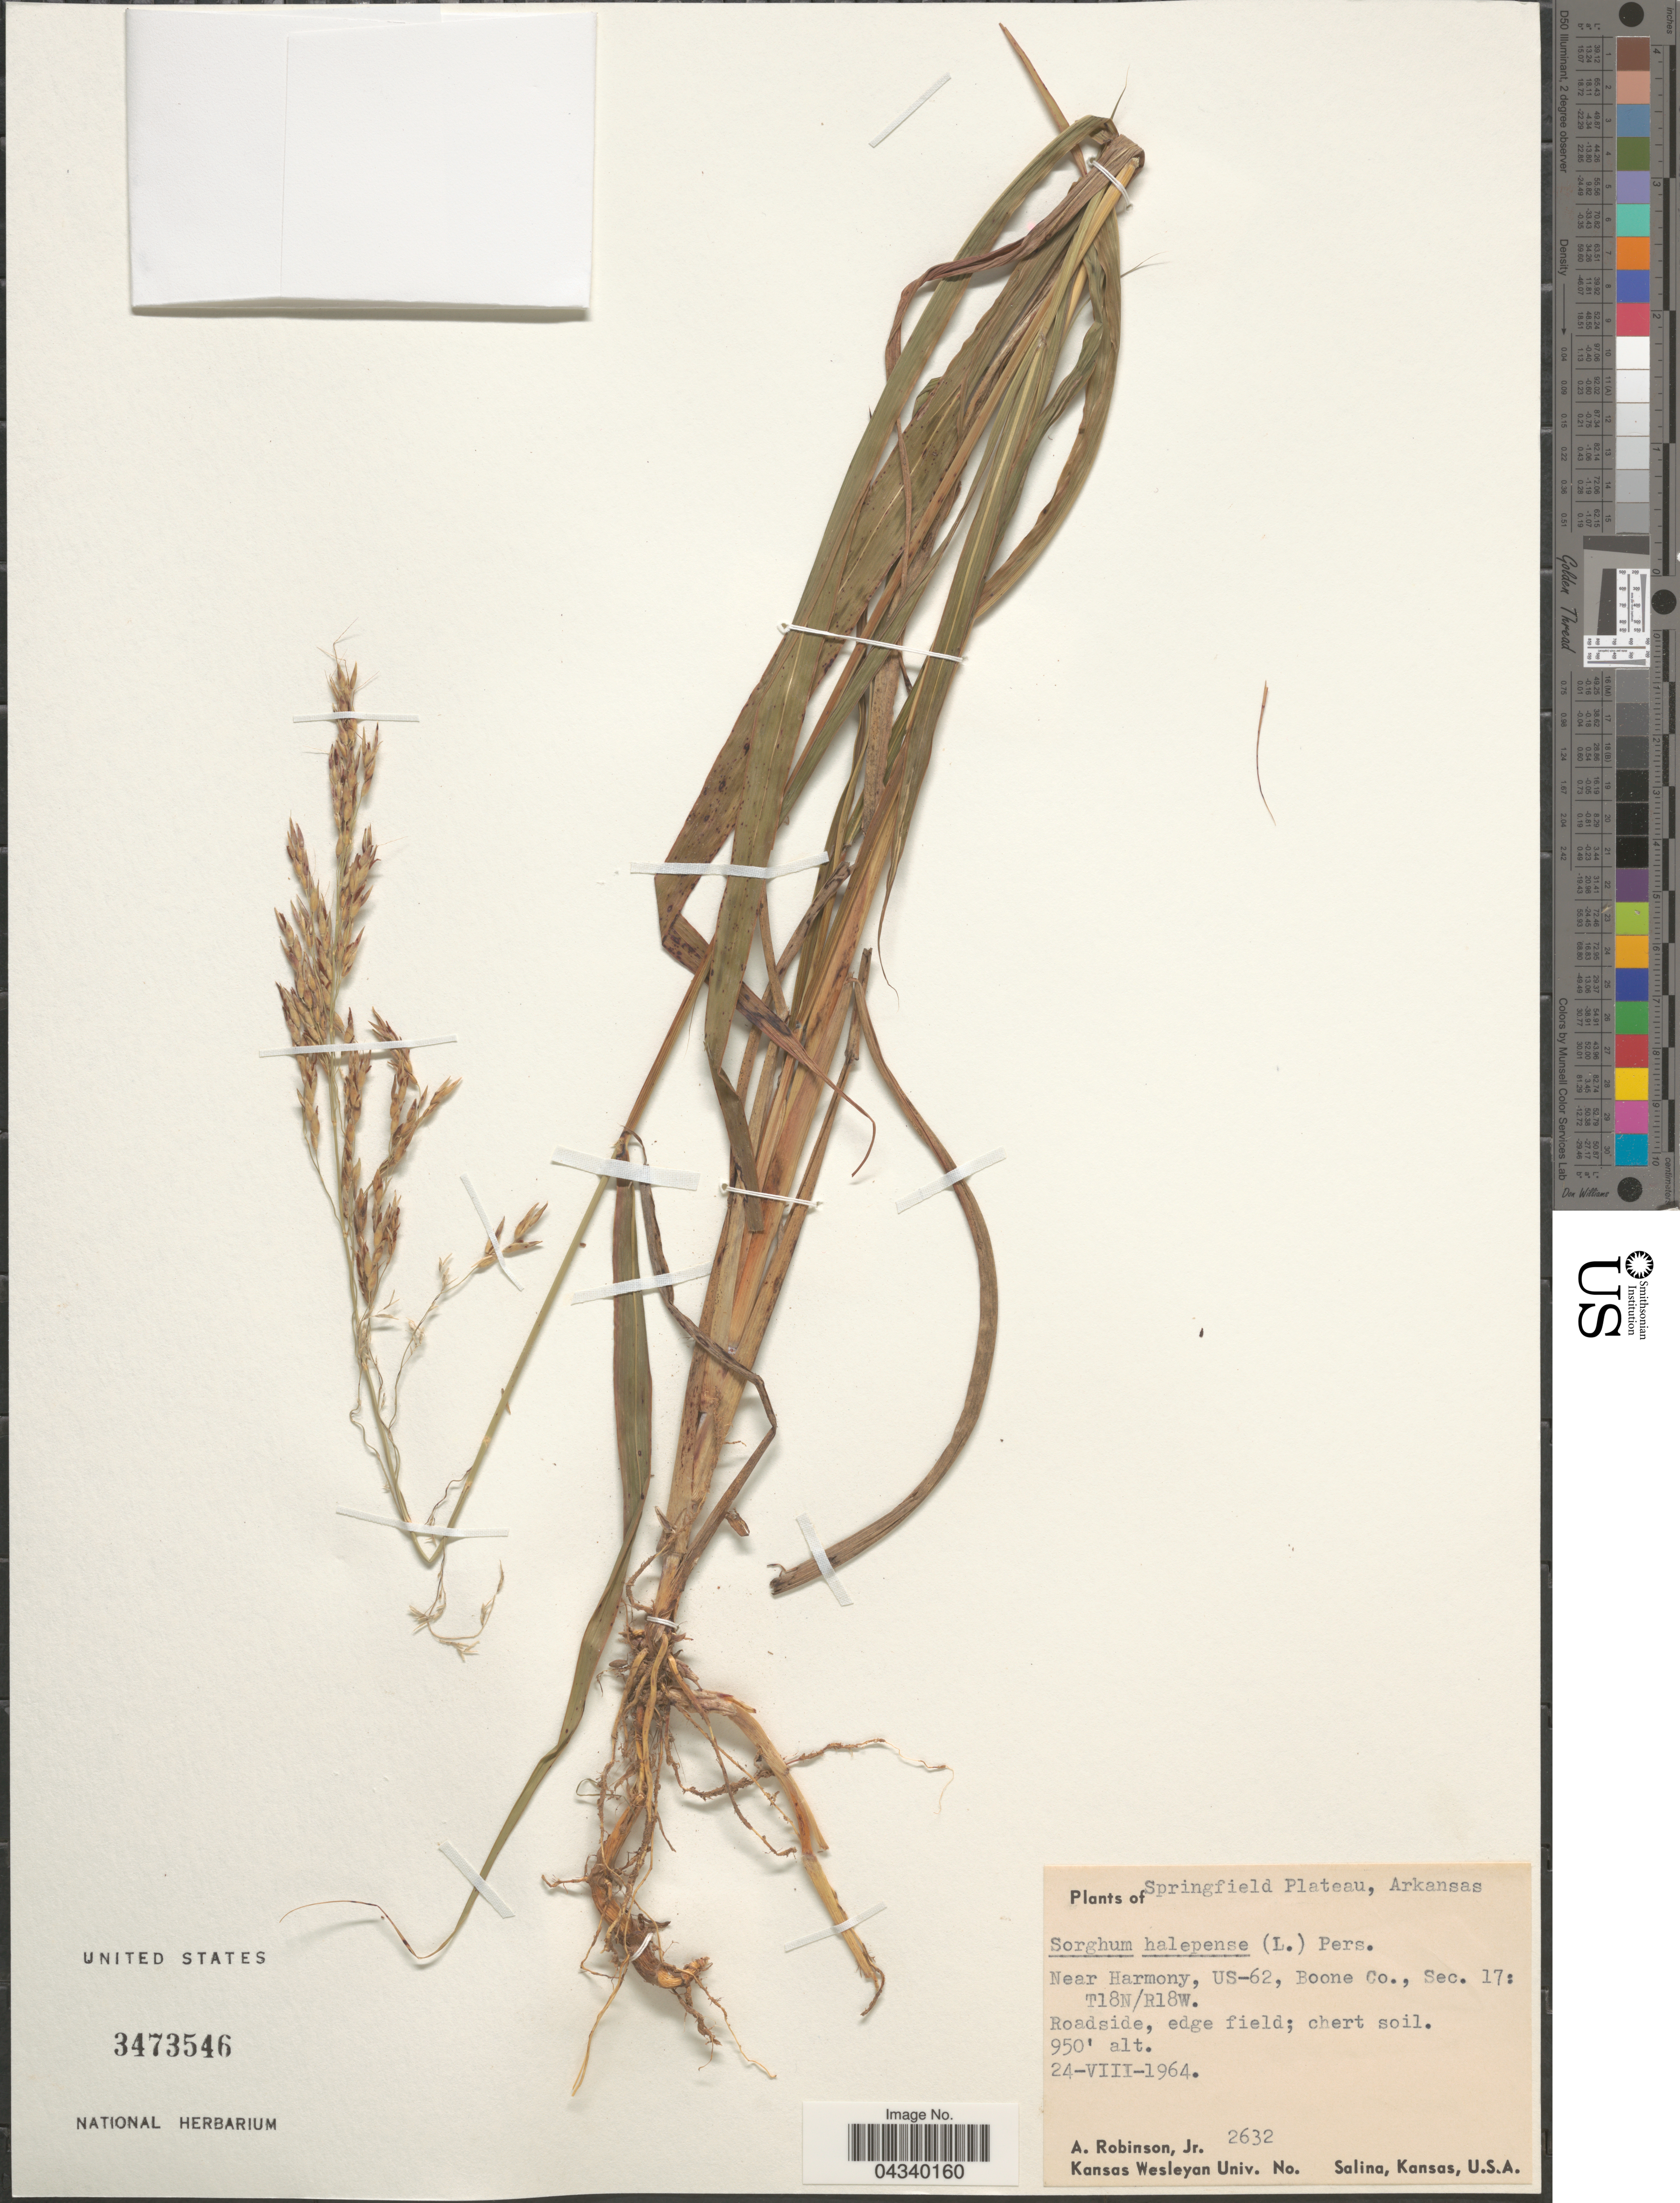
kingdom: Plantae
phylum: Tracheophyta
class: Liliopsida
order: Poales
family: Poaceae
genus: Sorghum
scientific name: Sorghum halepense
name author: (L.) Pers.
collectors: A. Robinson Jr.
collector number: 2632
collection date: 1964-08-24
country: United States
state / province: Arkansas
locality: Springfield Plateau. Near Harmony, US-62, Boone Co., Sec. 17: T18N/R18W.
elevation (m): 290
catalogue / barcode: US 3473546